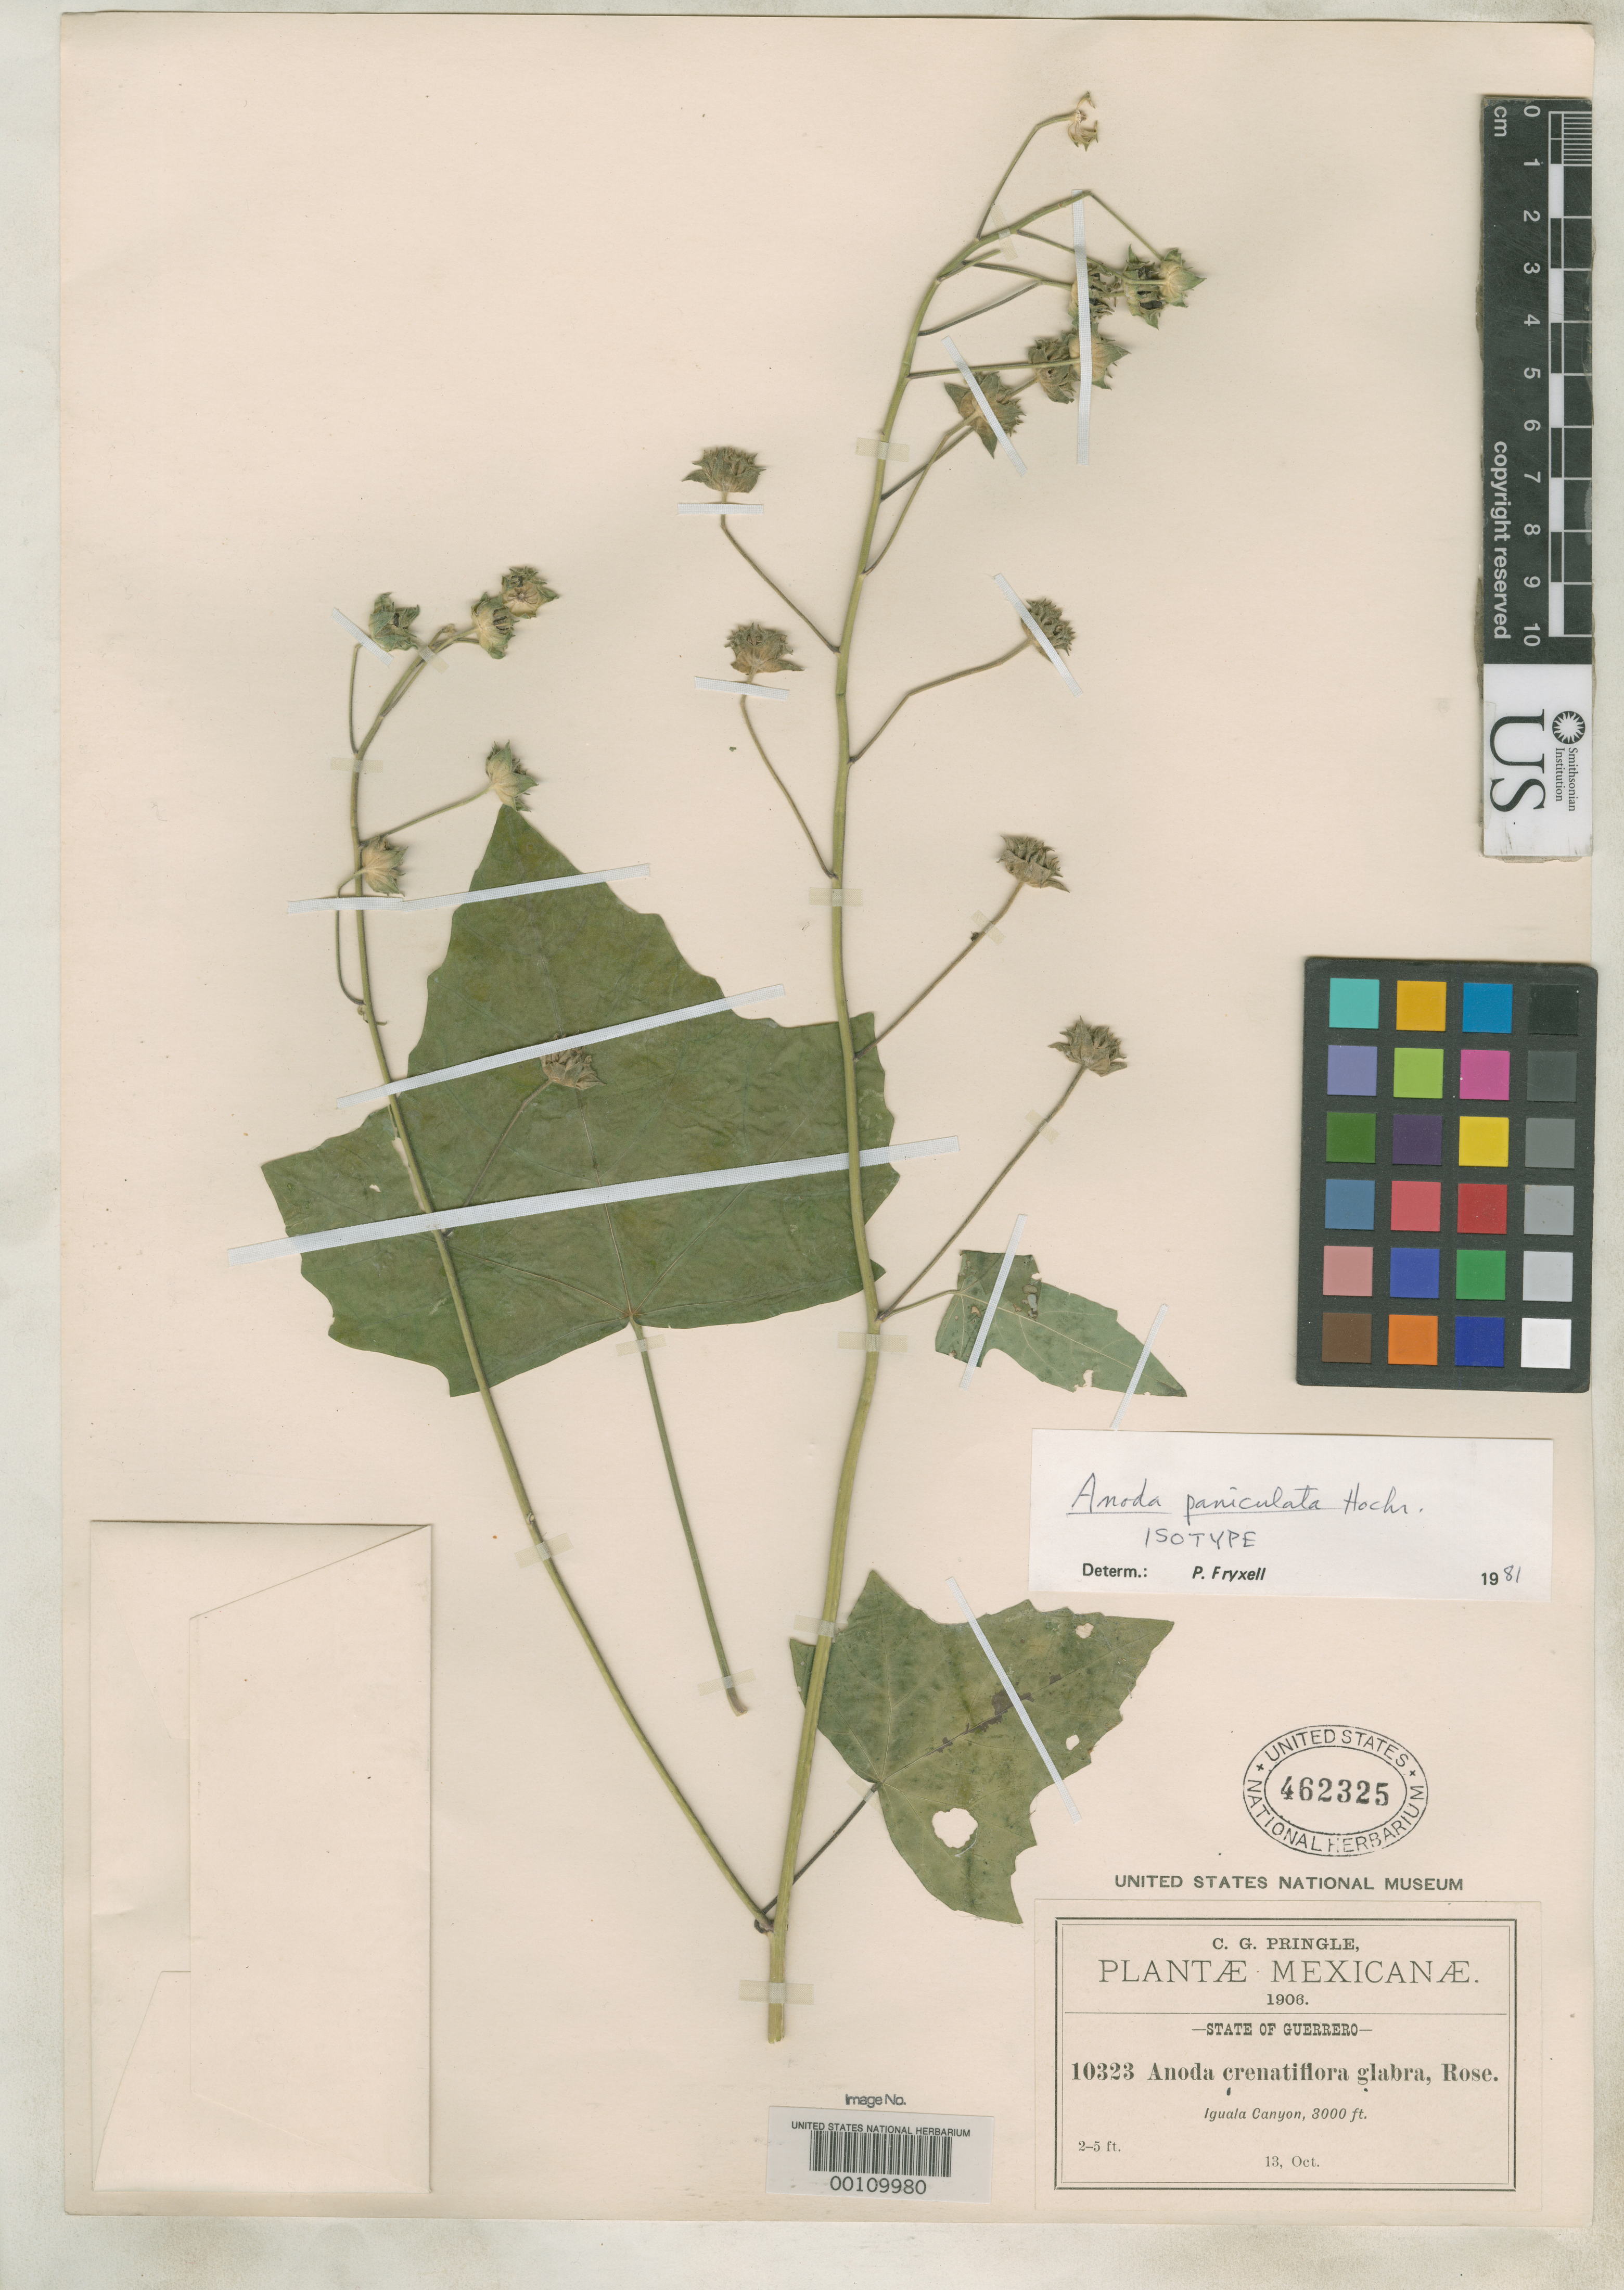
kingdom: Plantae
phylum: Tracheophyta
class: Magnoliopsida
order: Malvales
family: Malvaceae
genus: Anoda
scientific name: Anoda paniculata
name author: Hochr.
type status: Isotype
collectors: C. G. Pringle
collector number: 10323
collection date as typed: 13 Oct 1906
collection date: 1906-10-13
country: Mexico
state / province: Guerrero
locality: Iguala Canyon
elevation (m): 914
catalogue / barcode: US 462325